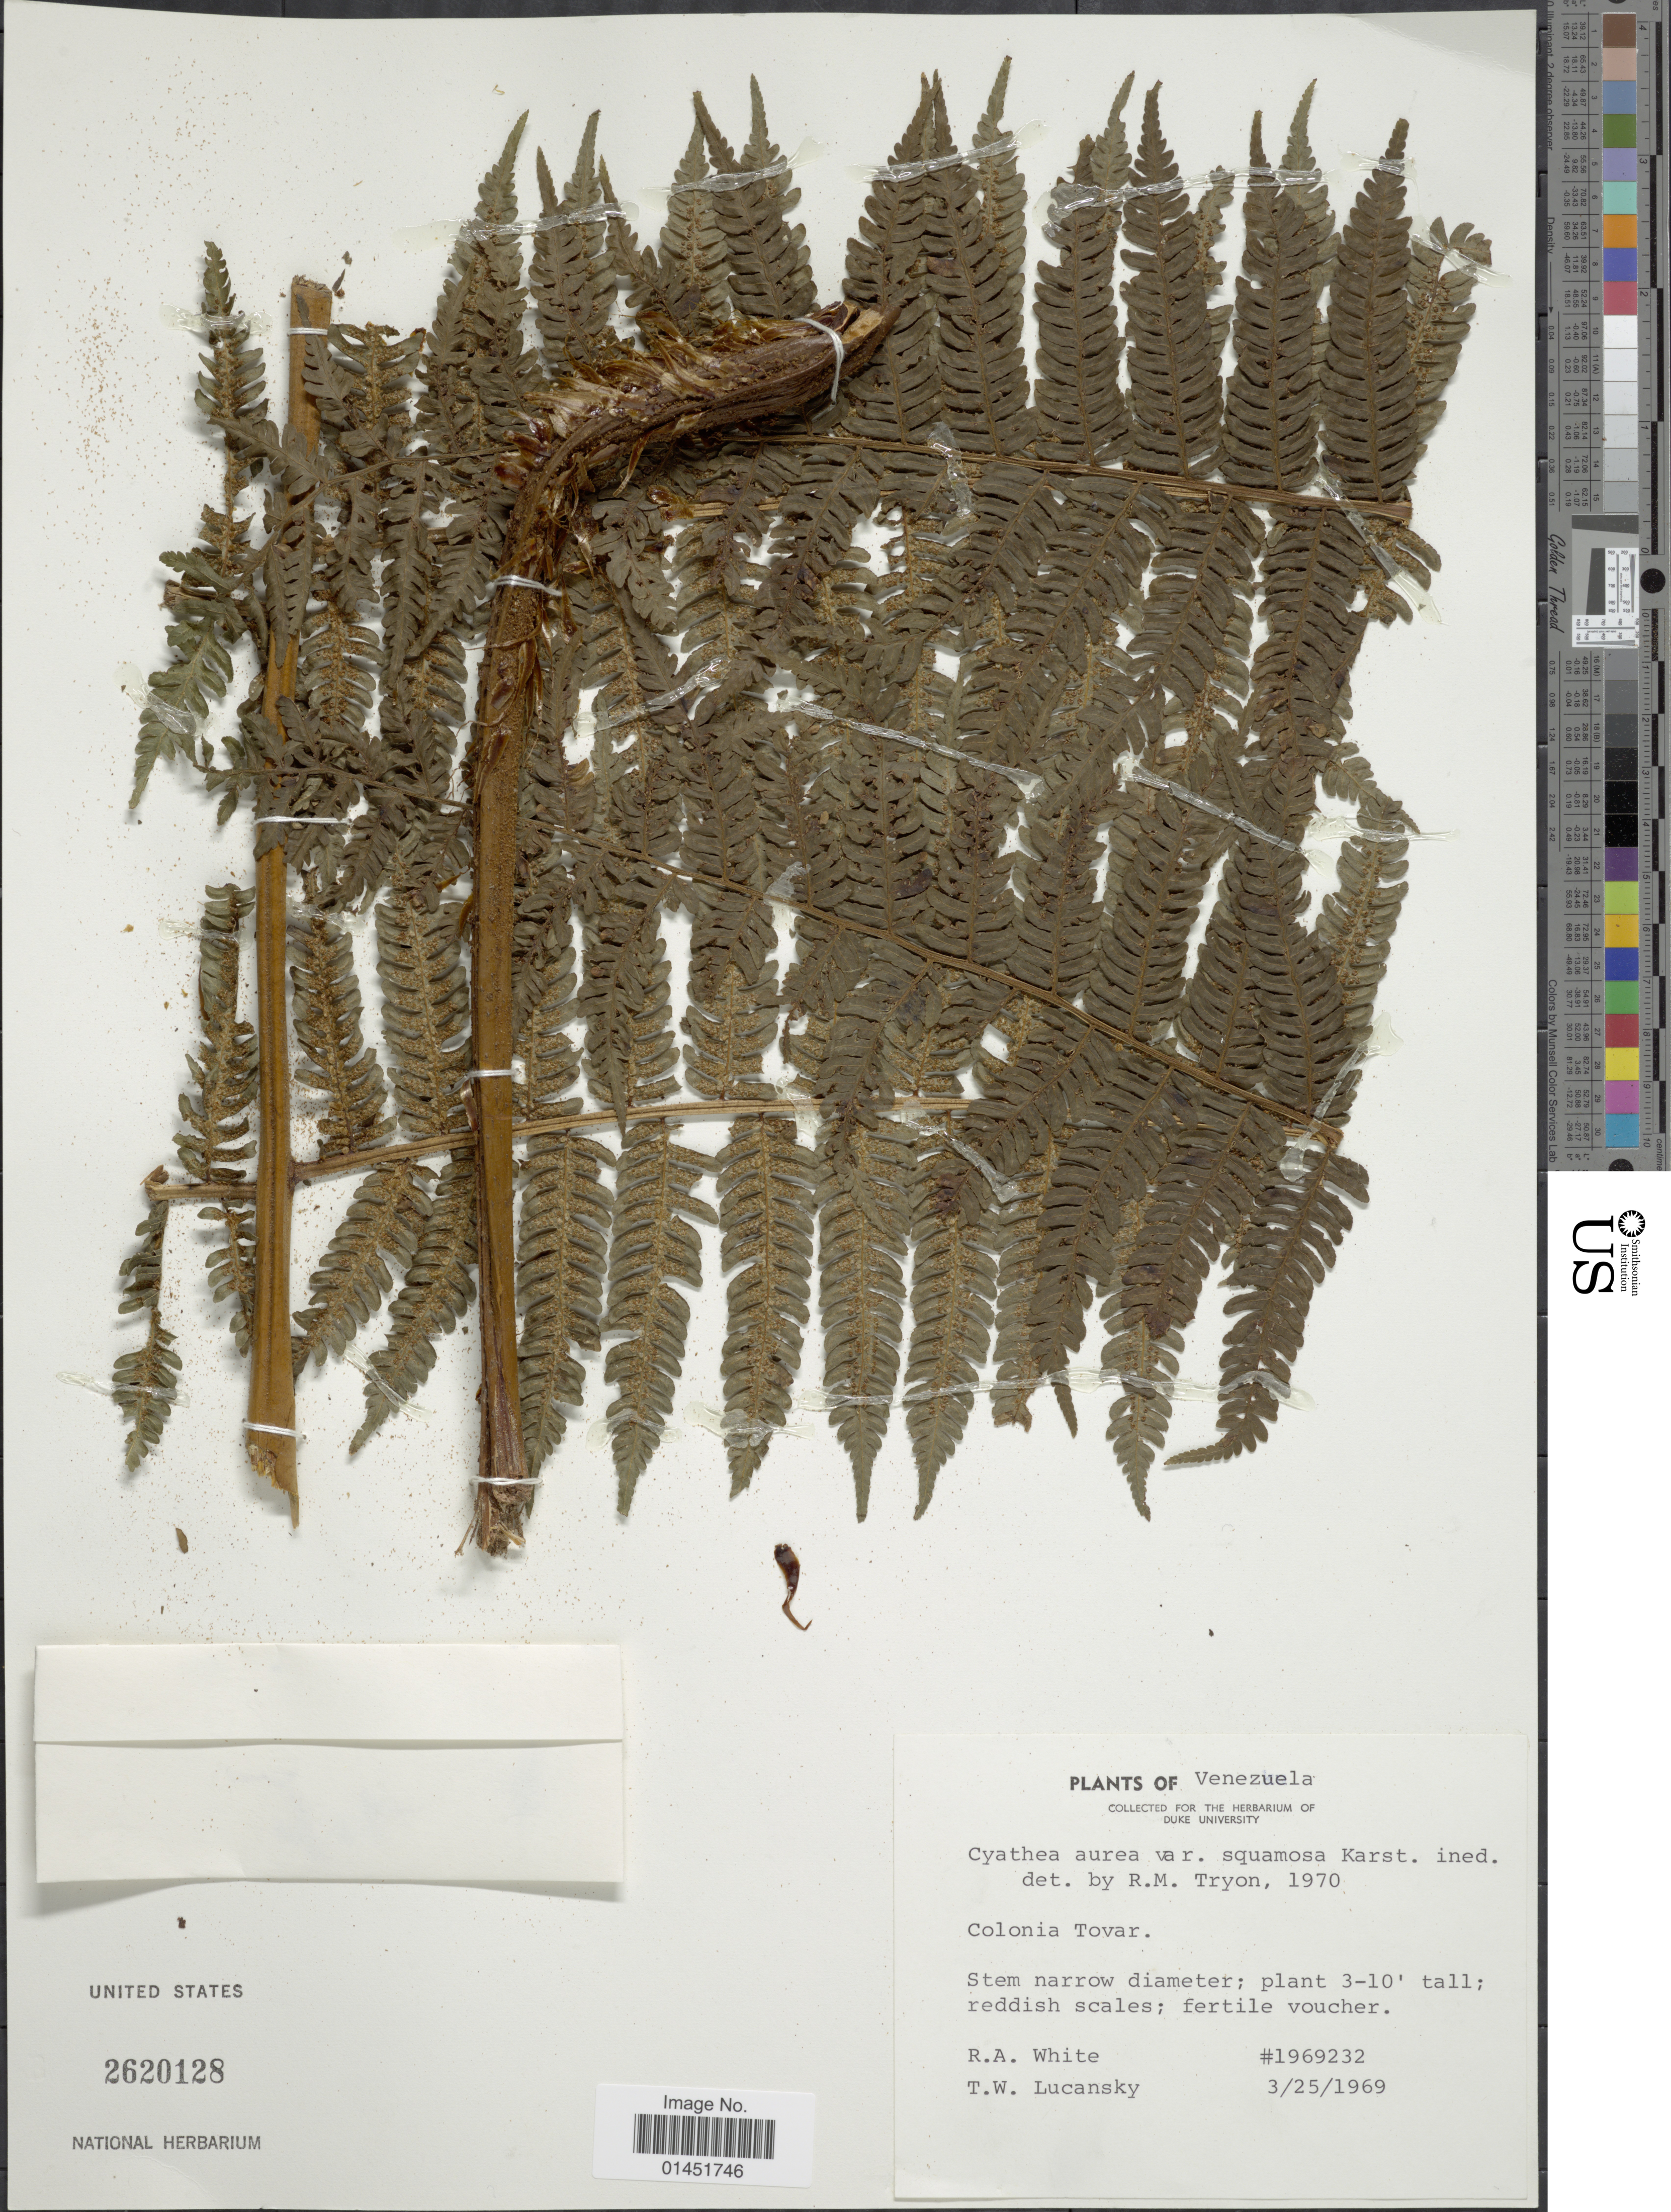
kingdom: Plantae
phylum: Tracheophyta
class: Polypodiopsida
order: Cyatheales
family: Cyatheaceae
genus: Cyathea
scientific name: Cyathea fulva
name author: (M. Martens & Galeotti) Fée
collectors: R. A. White & T. Lucansky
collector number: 1969232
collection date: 1969-03-25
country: Venezuela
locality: Colonia Tovar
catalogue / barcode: US 2620128